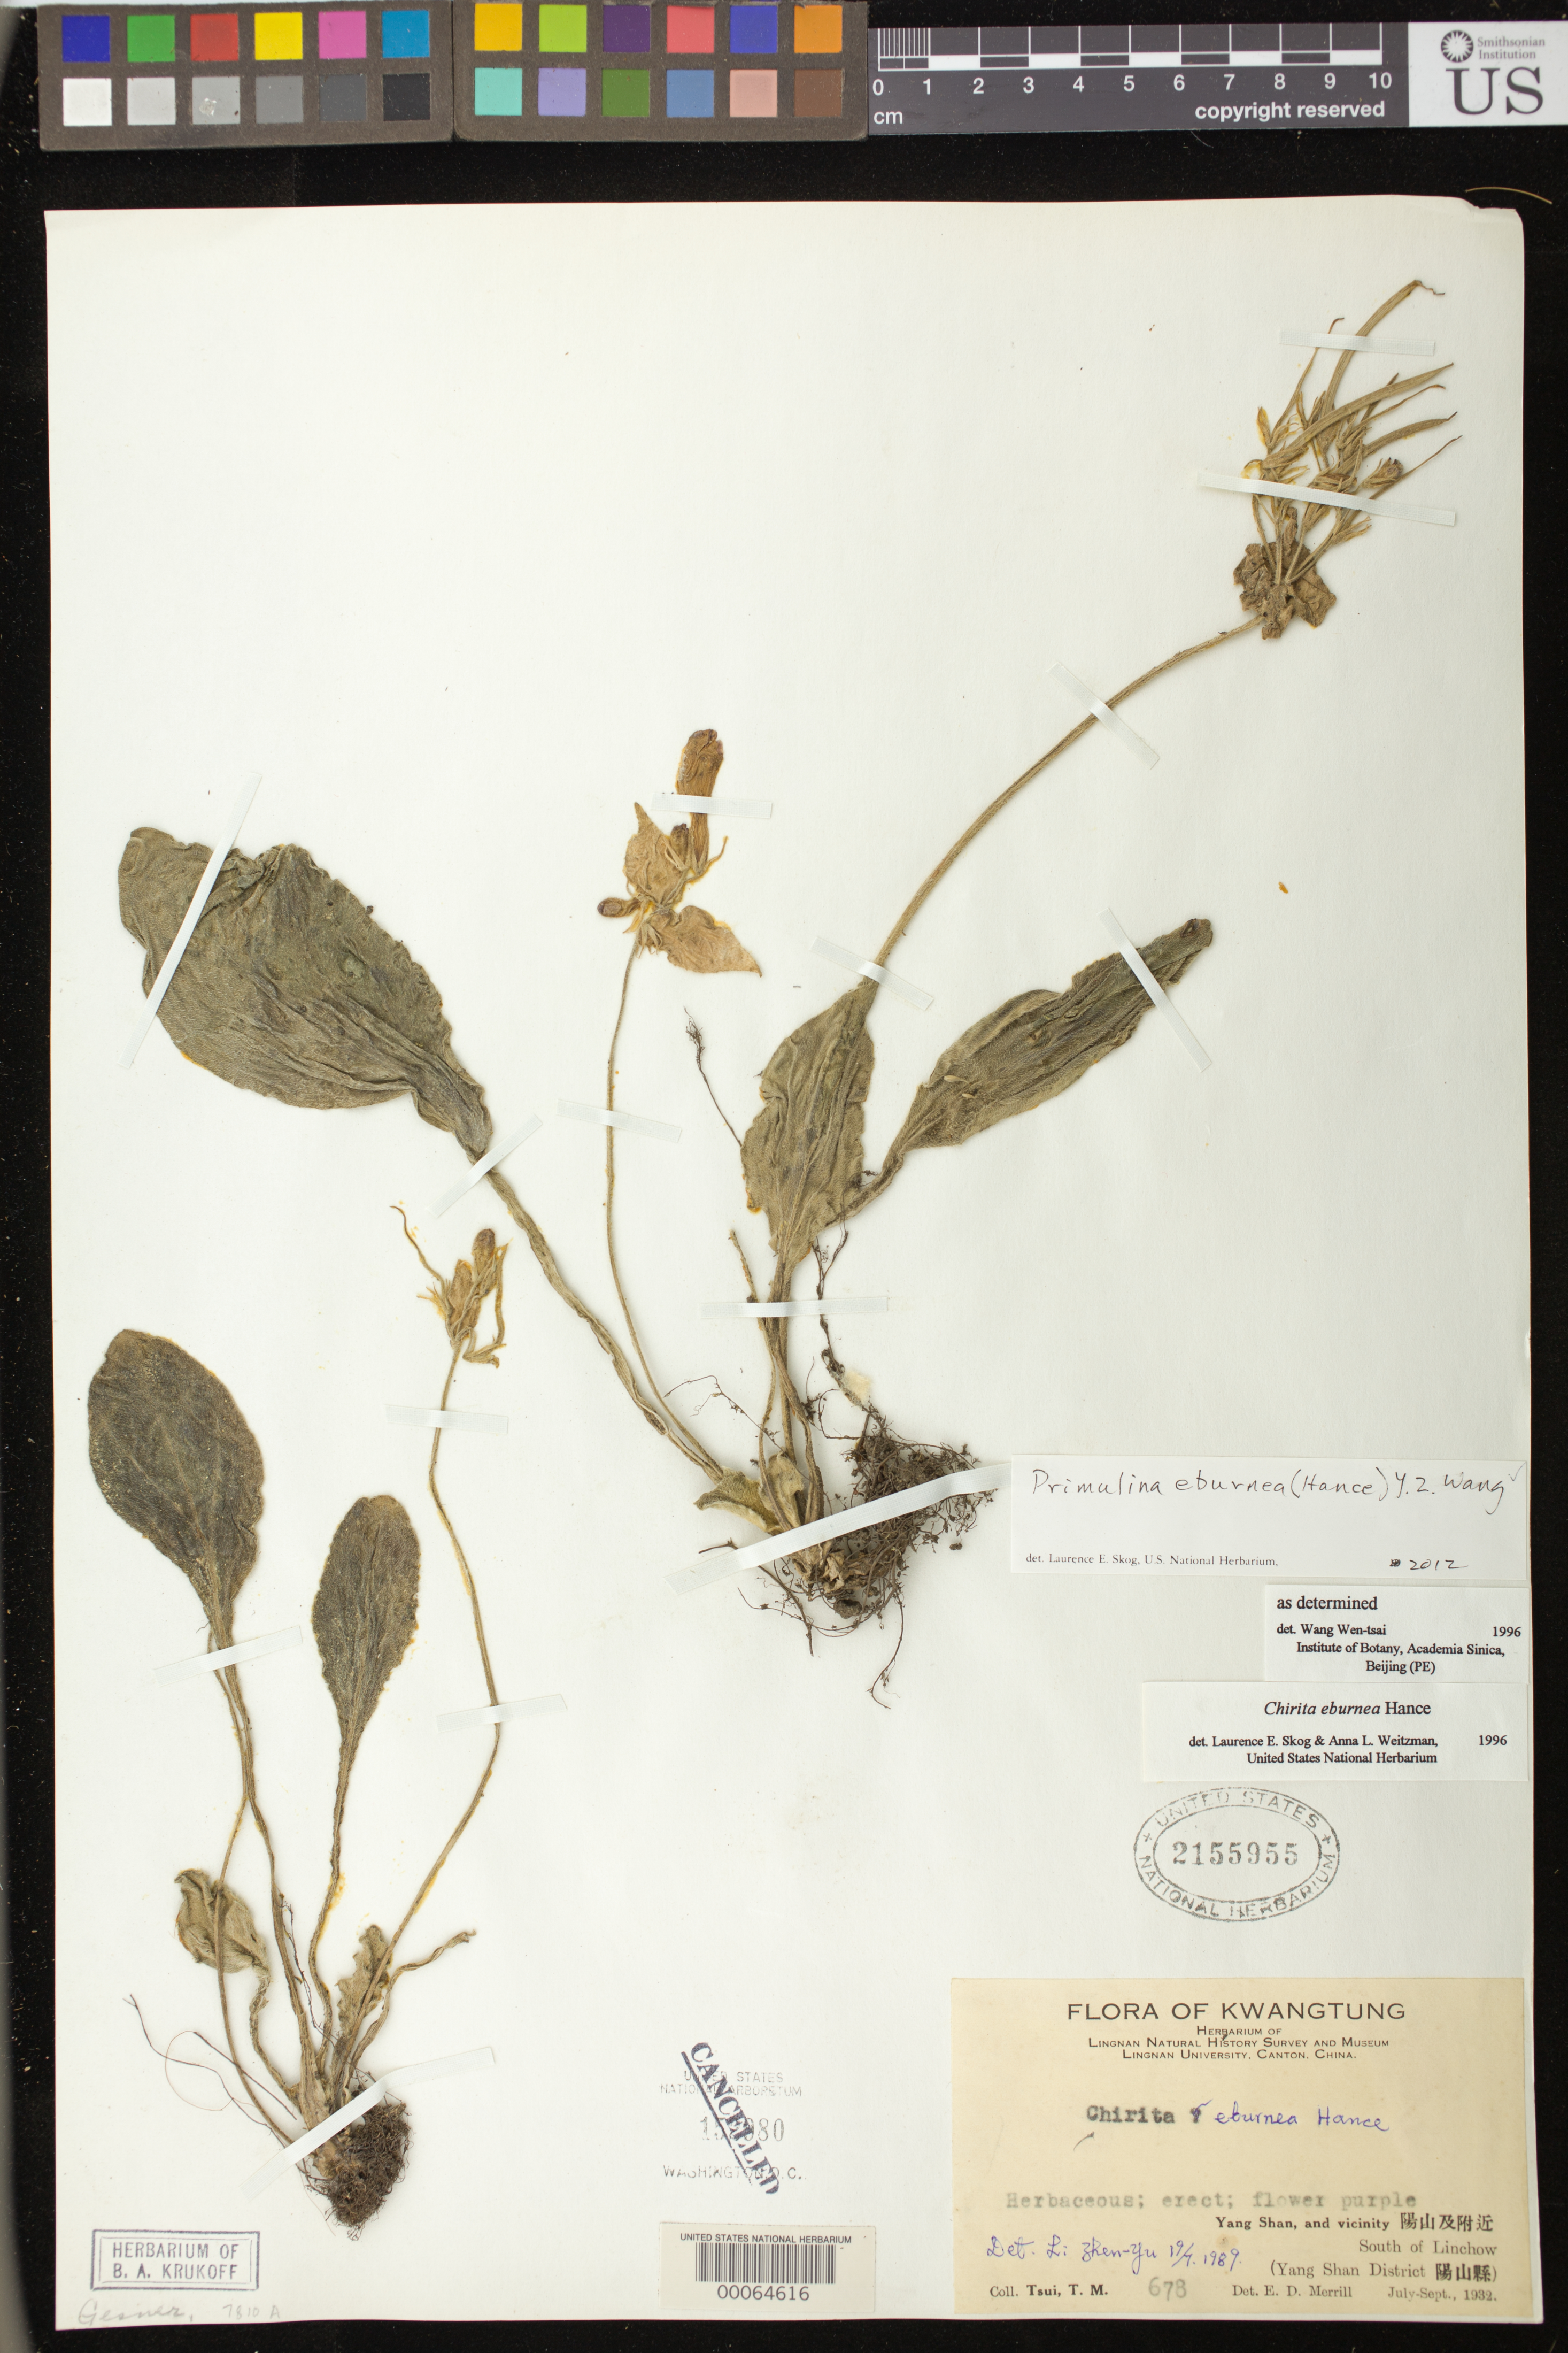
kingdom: Plantae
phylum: Tracheophyta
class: Magnoliopsida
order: Lamiales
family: Gesneriaceae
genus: Primulina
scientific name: Primulina eburnea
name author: (Hance) Y.Z. Wang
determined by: Skog, Laurence E.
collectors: T. Tsui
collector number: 678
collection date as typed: Jul-Sep 1932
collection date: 1932-07/1932-09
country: China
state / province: Guangdong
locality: Yang shan dist., Yang shan and vicinity, s of linchow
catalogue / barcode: US 2155955